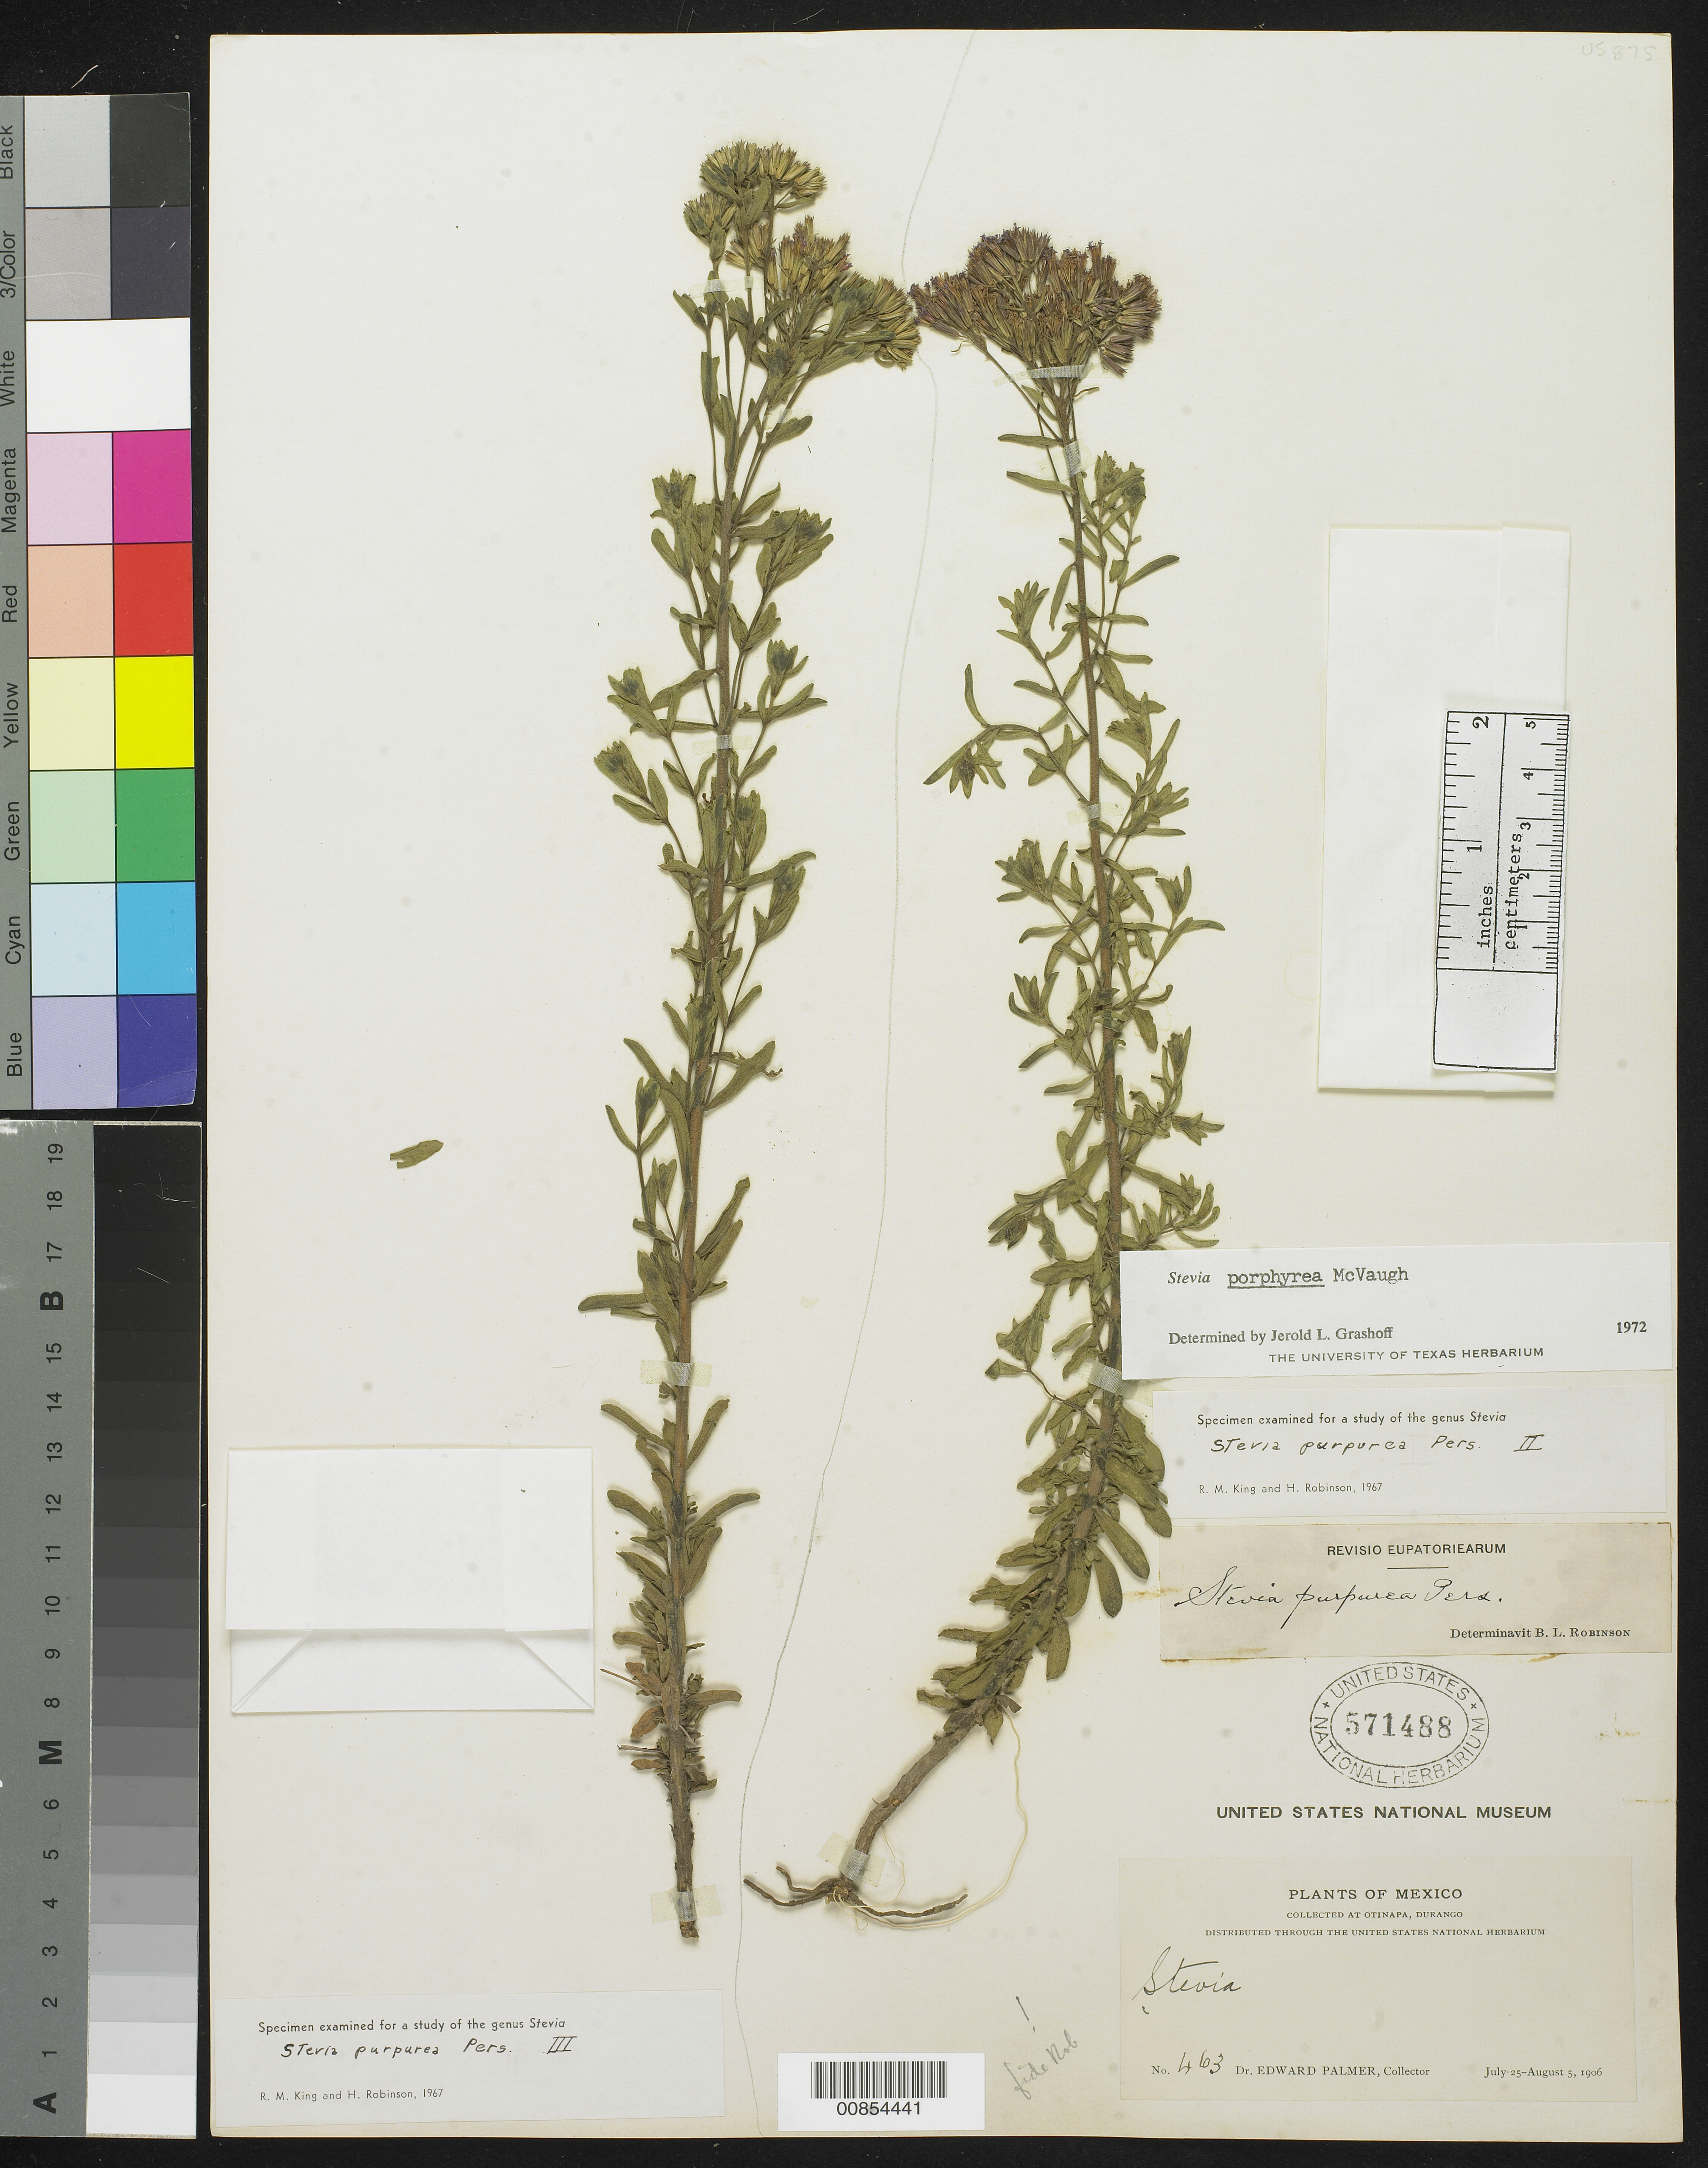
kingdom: Plantae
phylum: Tracheophyta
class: Magnoliopsida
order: Asterales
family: Asteraceae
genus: Stevia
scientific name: Stevia porphyrea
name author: McVaugh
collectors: E. Palmer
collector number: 463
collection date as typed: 25 Jul 1906 to 05 Aug 1906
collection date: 1906-07-25/1906-08-05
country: Mexico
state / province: Durango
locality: Otinapa, Durango.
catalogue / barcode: US 571488